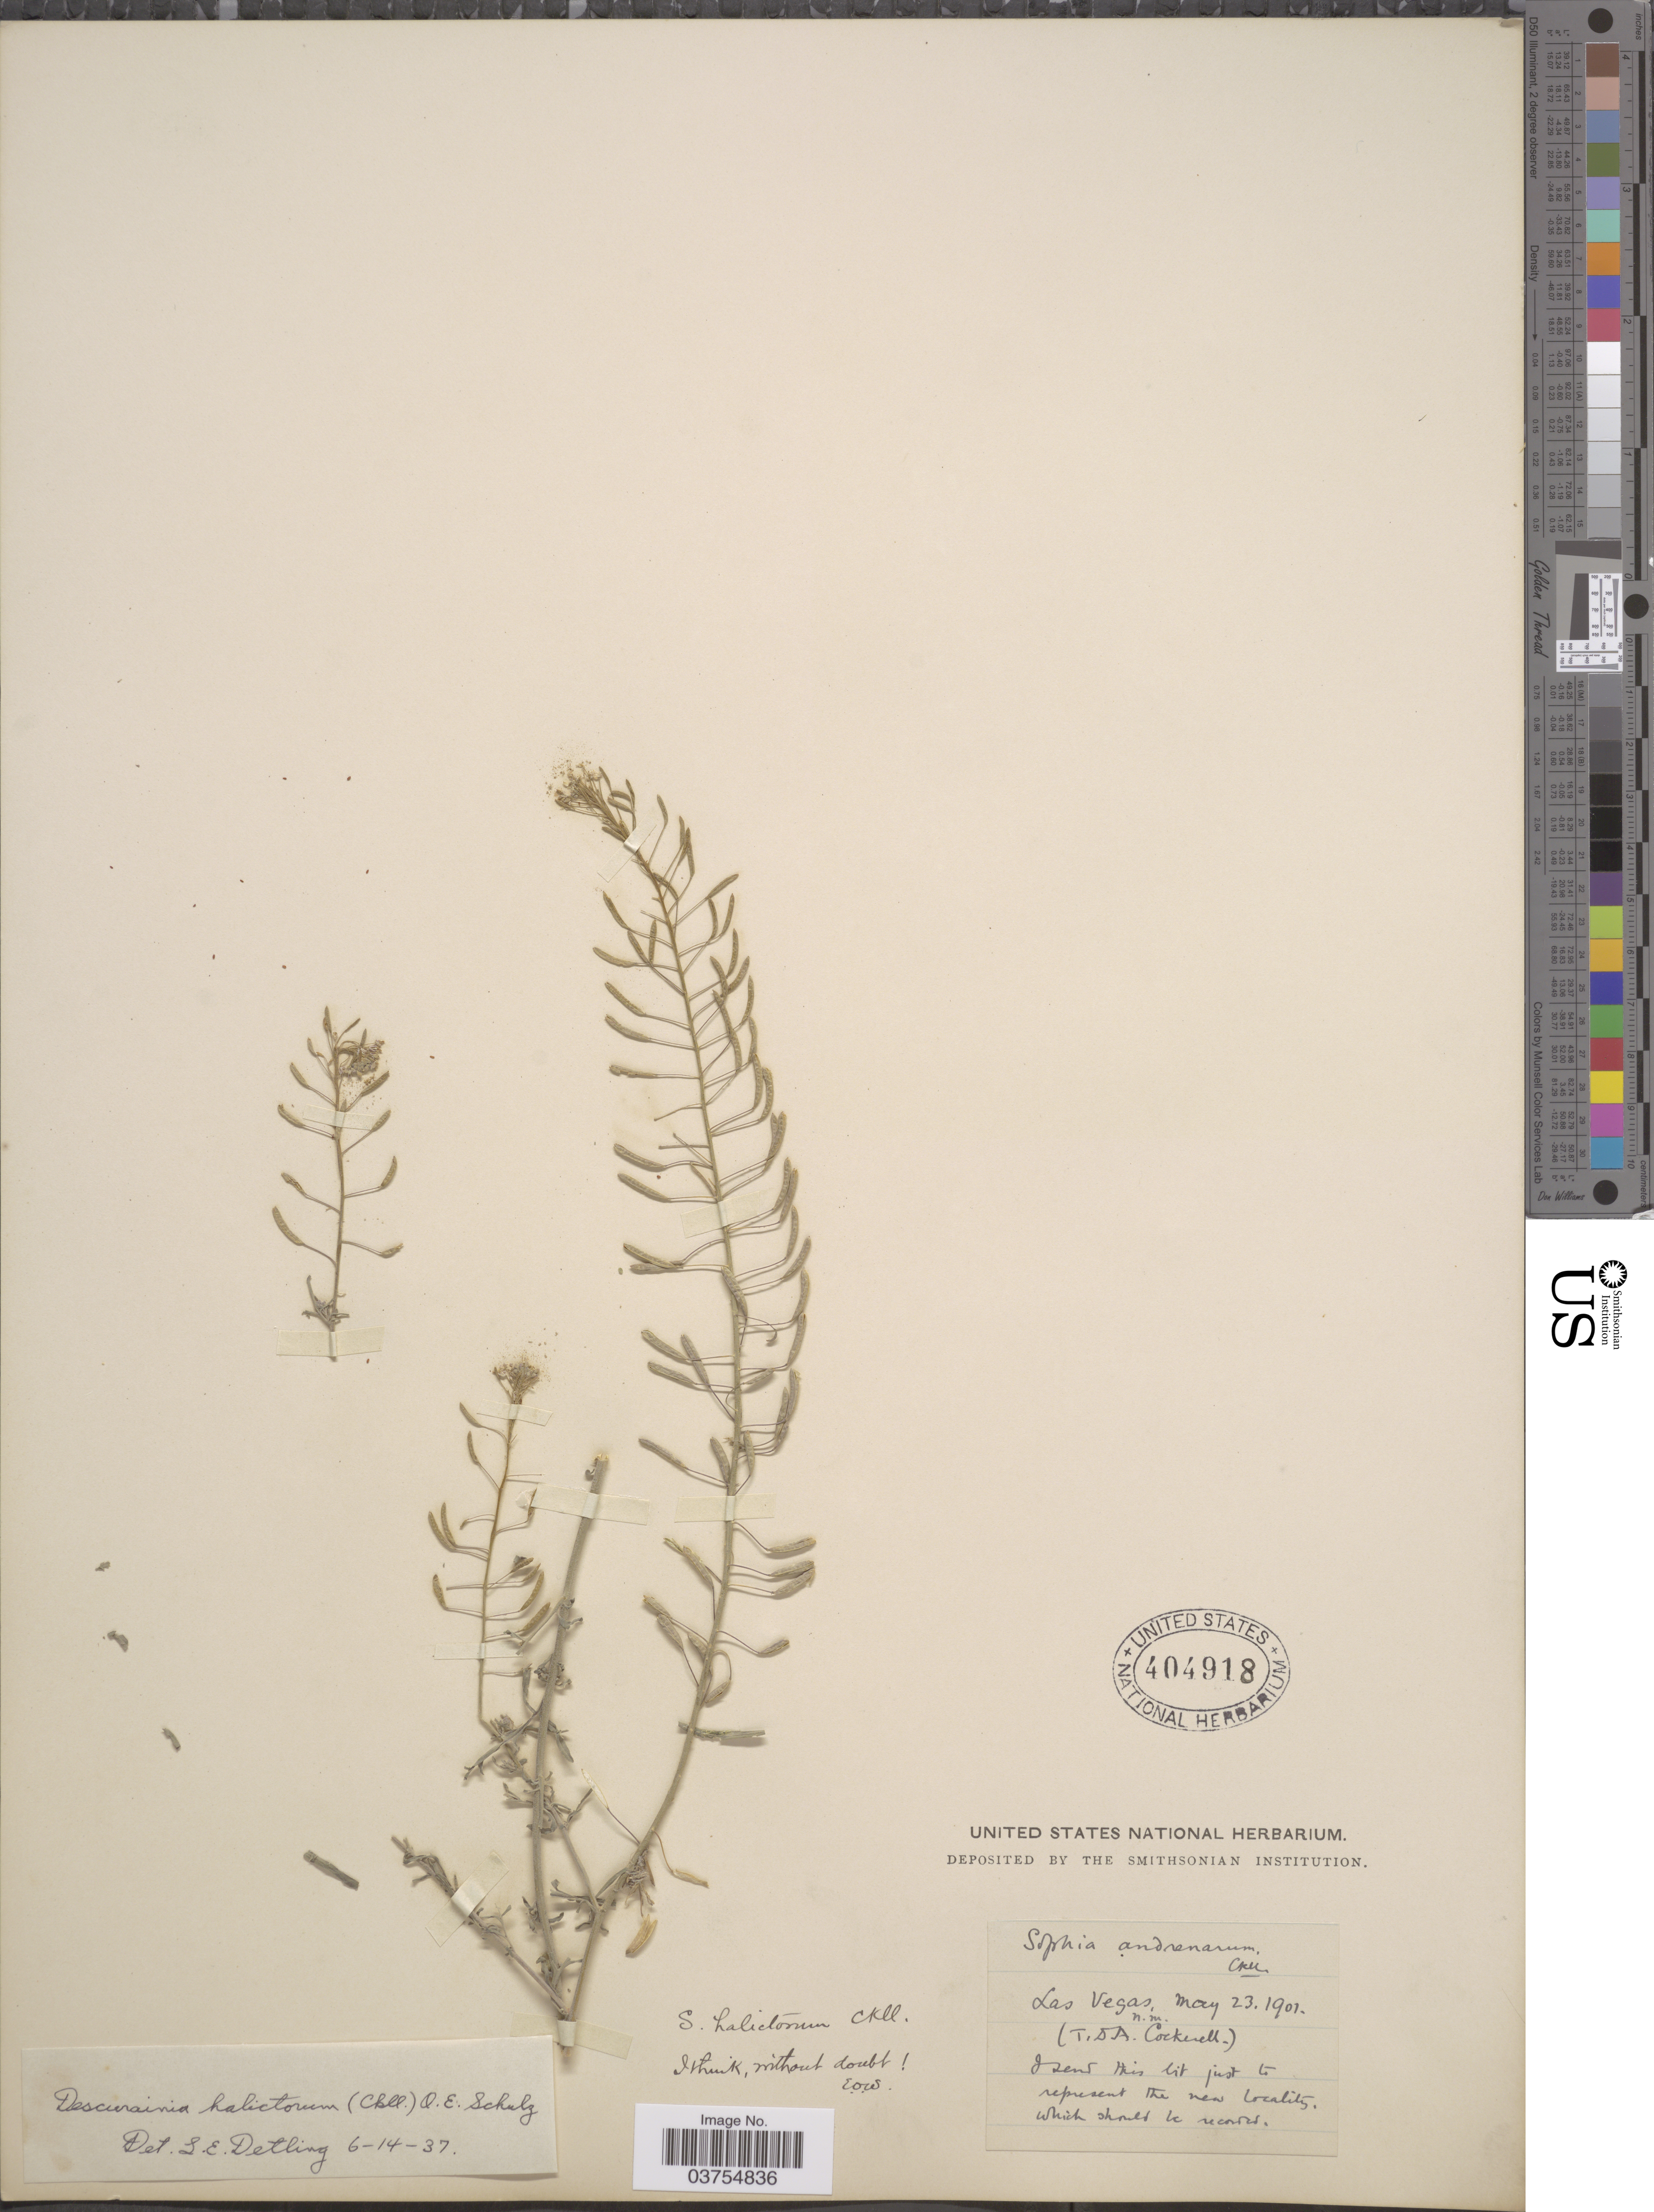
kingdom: Plantae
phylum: Tracheophyta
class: Magnoliopsida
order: Brassicales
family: Brassicaceae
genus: Descurainia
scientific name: Descurainia pinnata subsp. halictorum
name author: (Cockerell) Detling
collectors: T. Cockerell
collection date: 1901-05-23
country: United States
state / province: New Mexico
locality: Las Vegas.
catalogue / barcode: US 404918